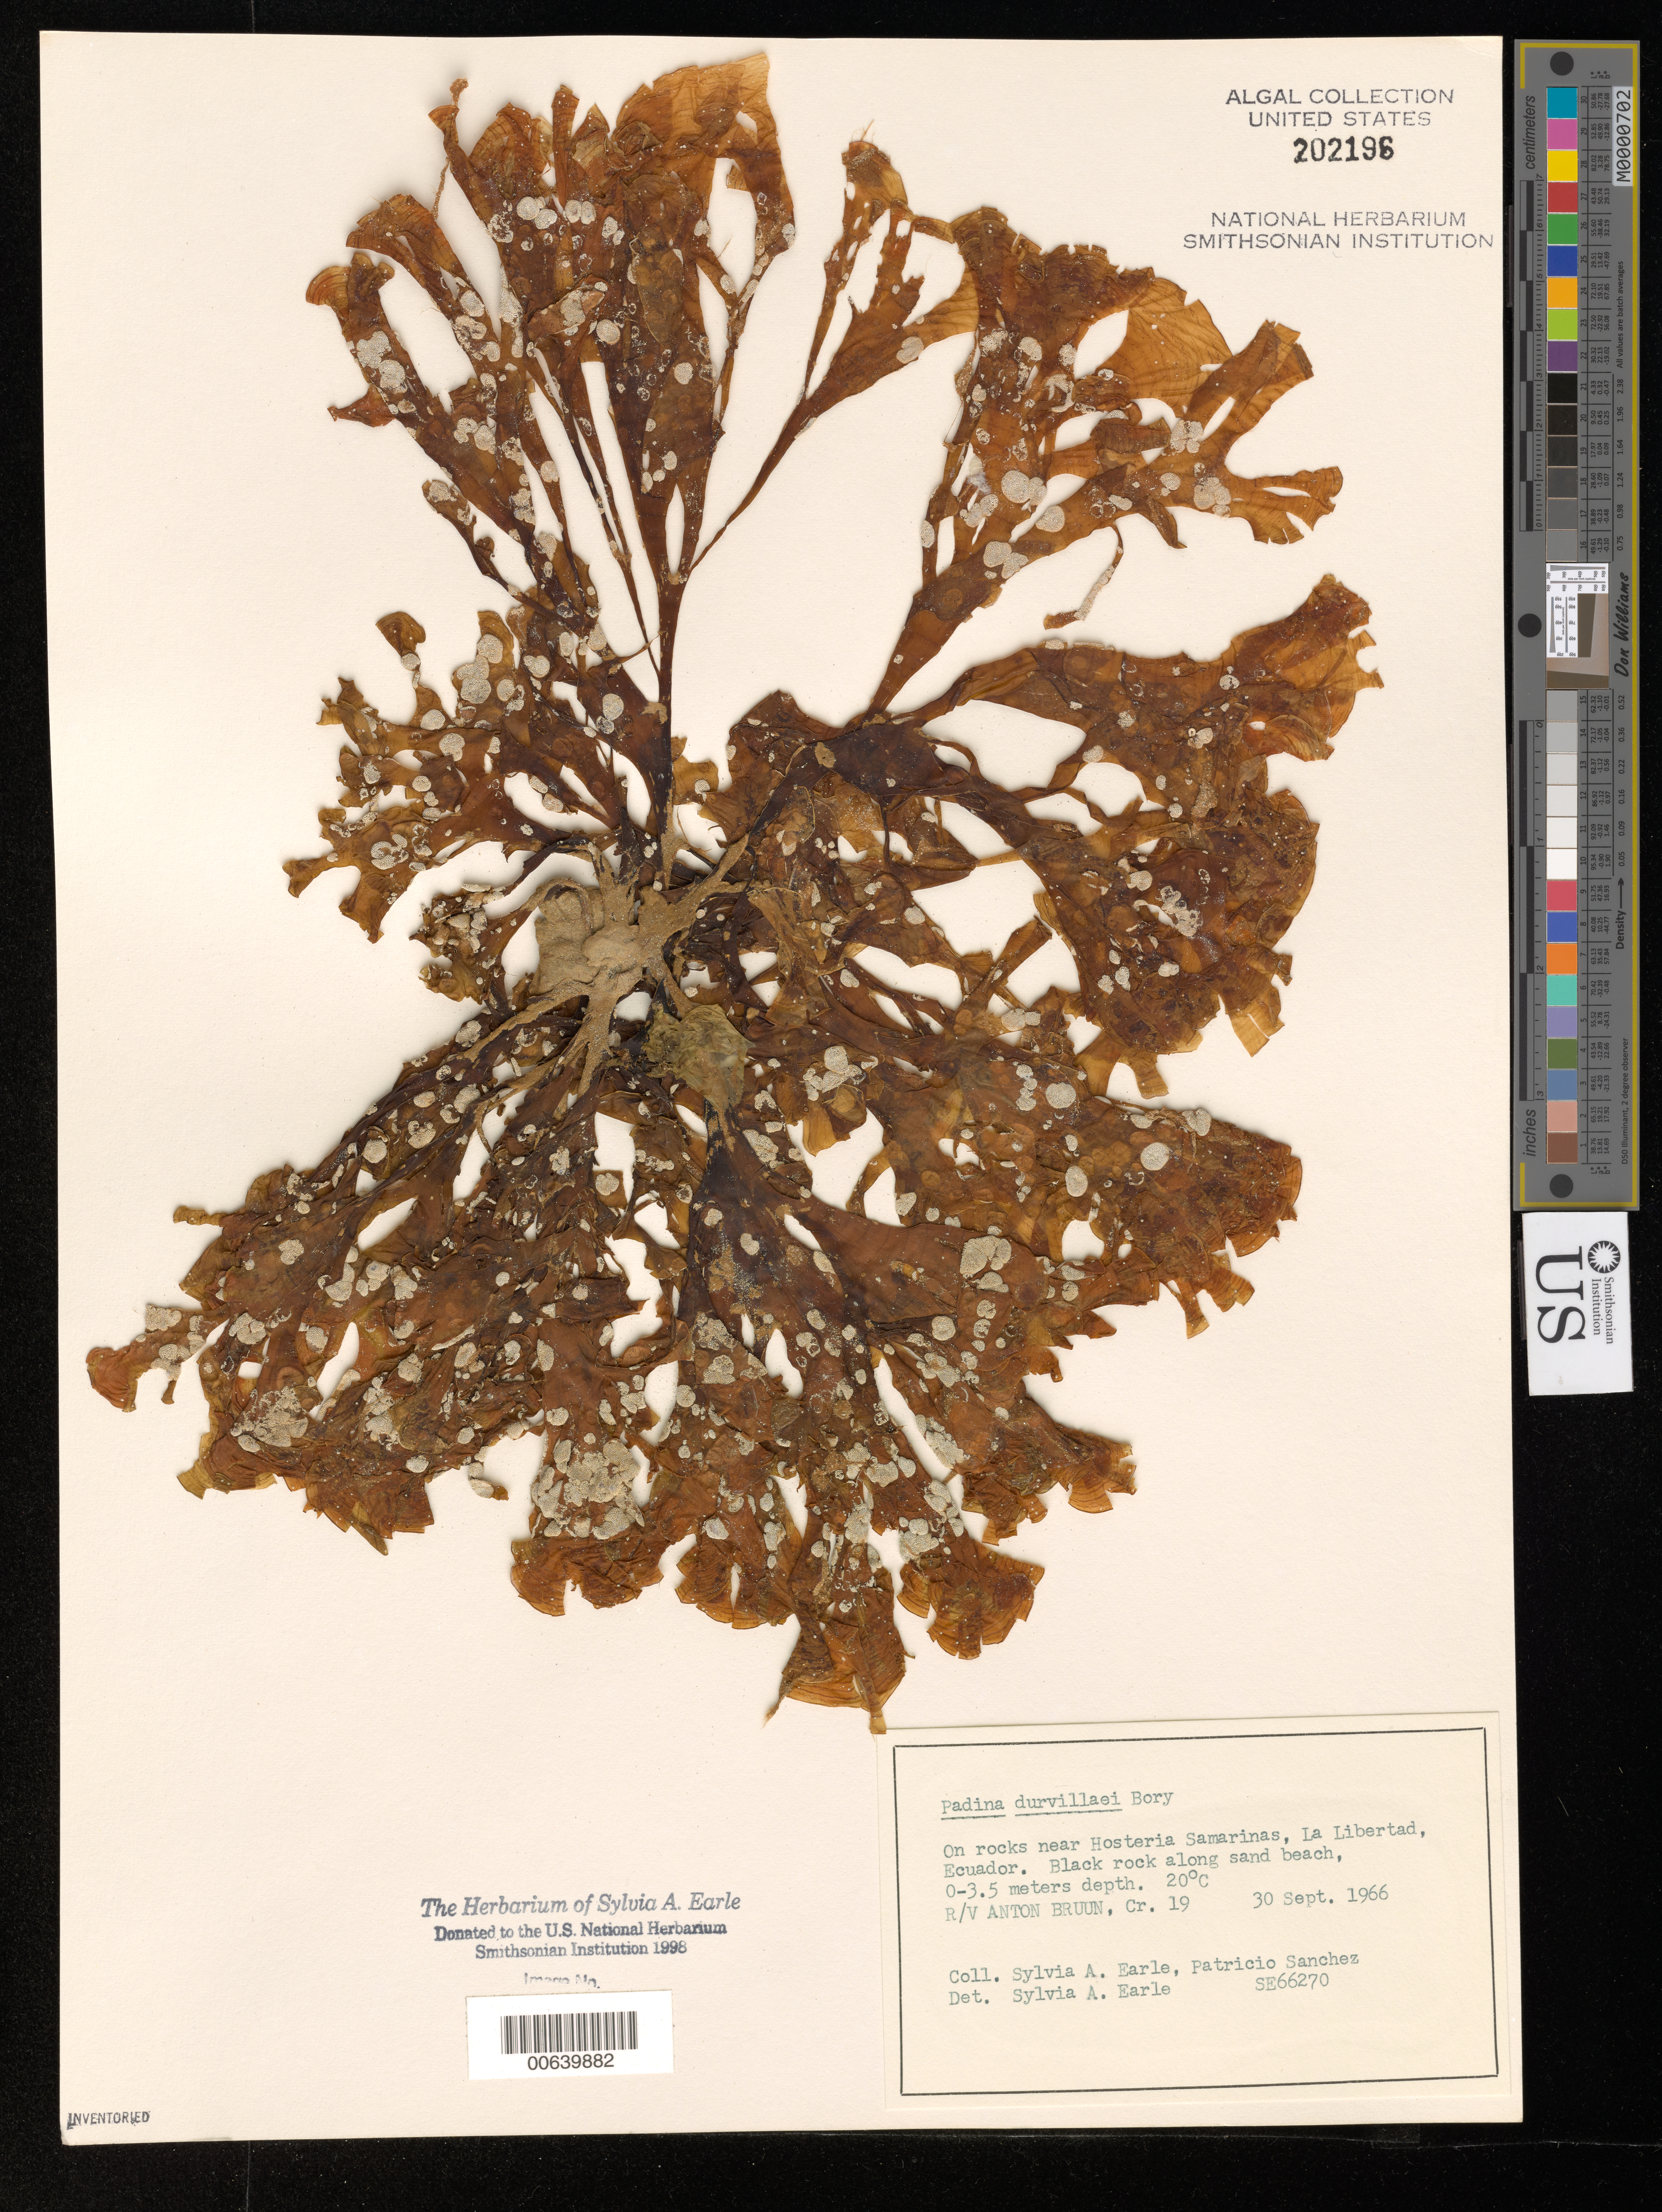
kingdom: Chromista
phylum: Ochrophyta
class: Phaeophyceae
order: Dictyotales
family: Dictyotaceae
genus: Padina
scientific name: Padina durvillaei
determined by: Earle, S. A.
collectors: S. A. Earle & P. Sanchez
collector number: SE 66270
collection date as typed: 30 Sep 1966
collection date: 1966-09-30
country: Ecuador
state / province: Guayas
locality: La Libertad near Hosteria Samarinas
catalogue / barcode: US 202196